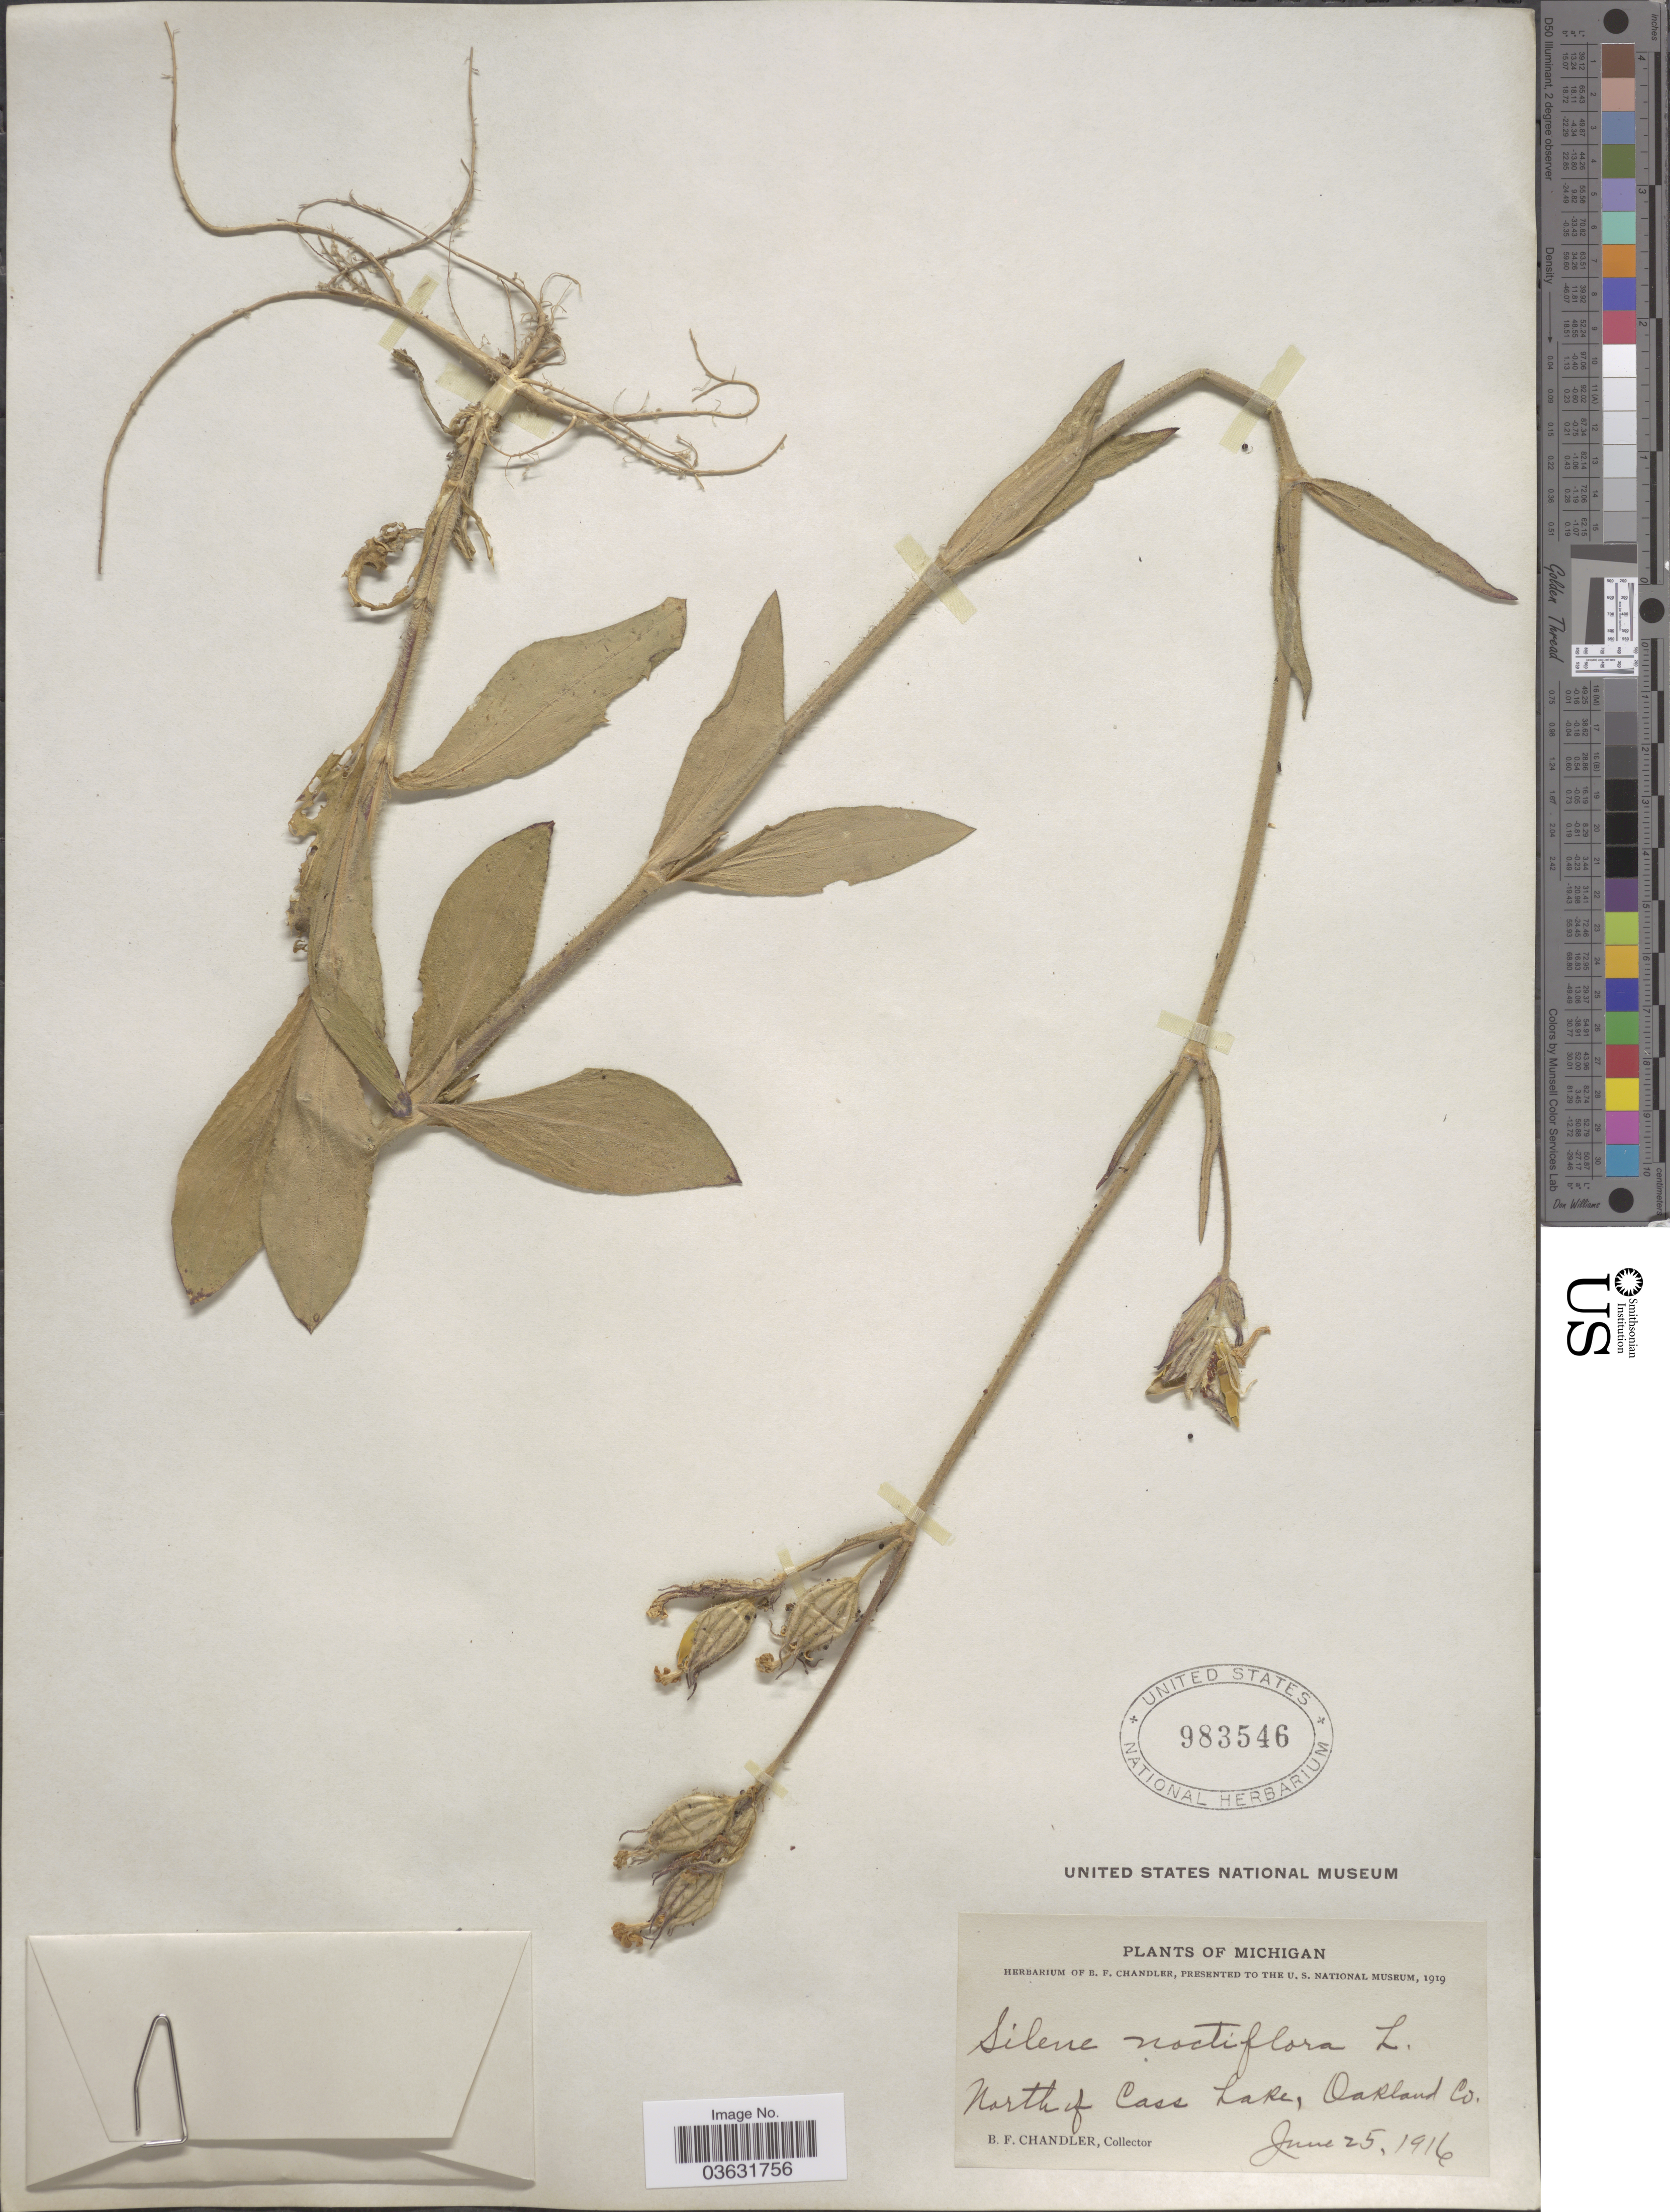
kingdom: Plantae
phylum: Tracheophyta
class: Magnoliopsida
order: Caryophyllales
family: Caryophyllaceae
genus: Silene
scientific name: Silene noctiflora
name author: L.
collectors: B. F. Chandler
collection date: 1916-06-25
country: United States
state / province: Michigan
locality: North of Cass Lake, Oakland Co.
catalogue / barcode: US 983546